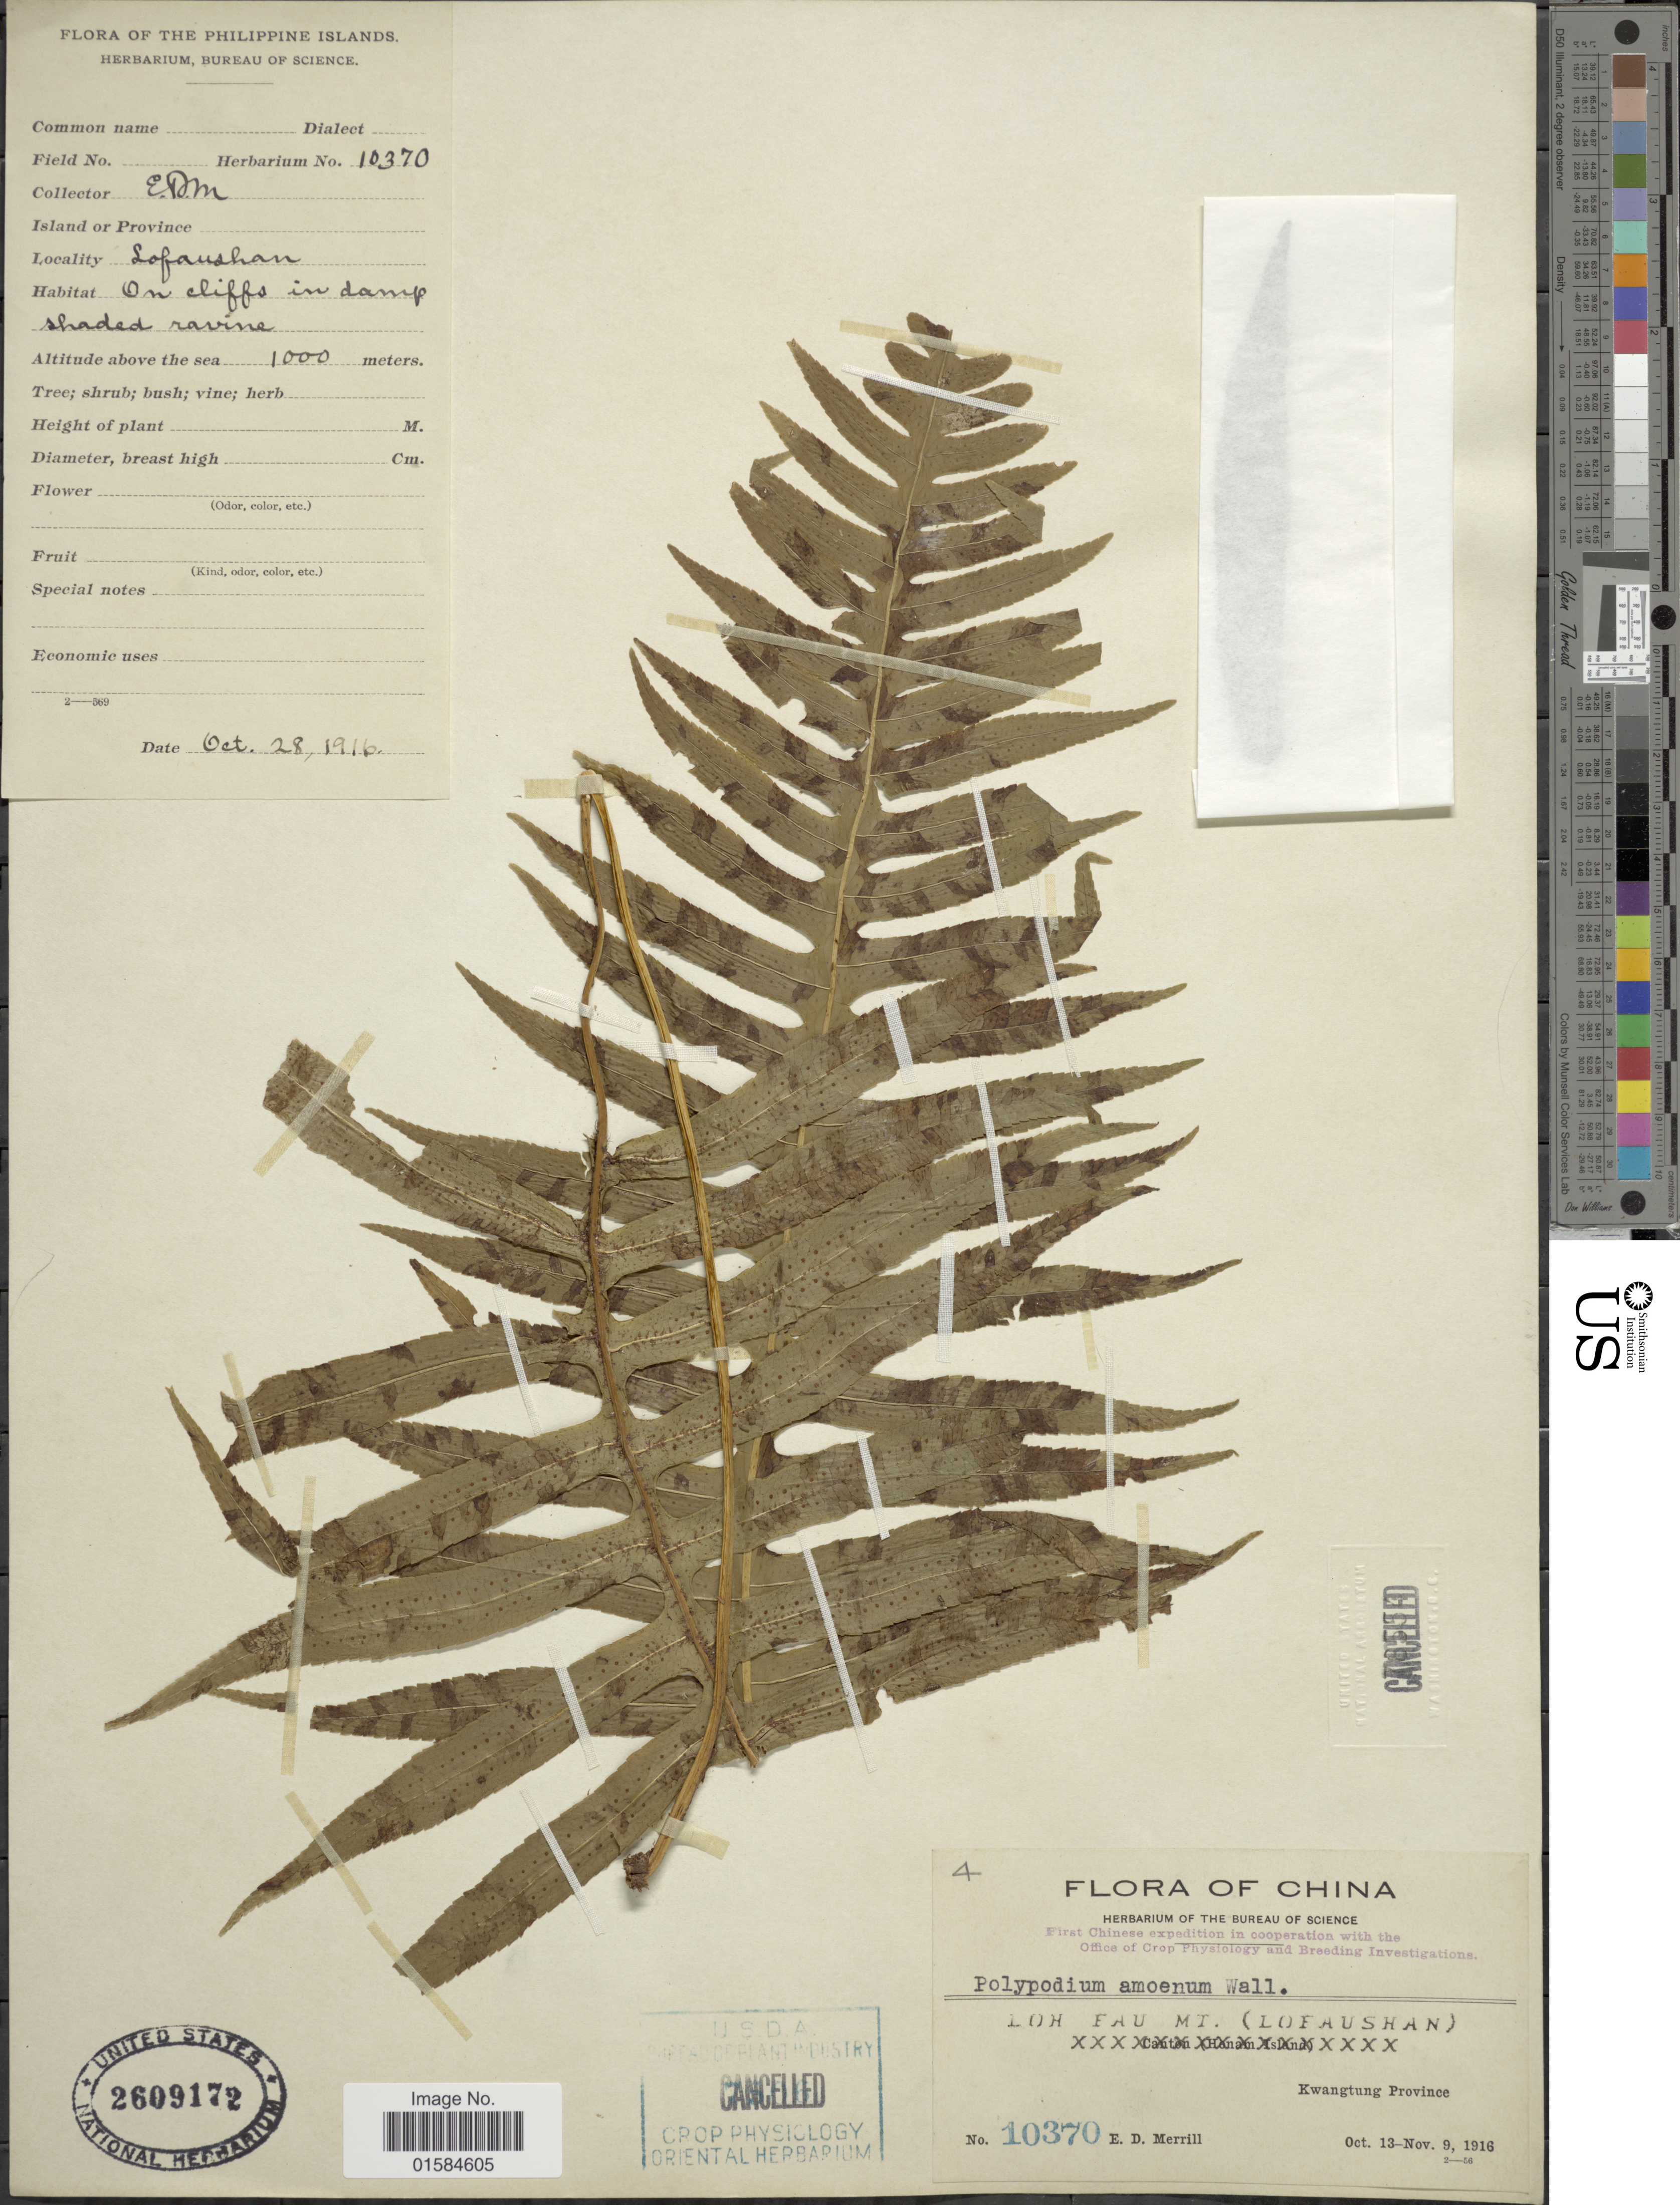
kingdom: Plantae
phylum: Tracheophyta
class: Polypodiopsida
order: Polypodiales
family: Polypodiaceae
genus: Goniophlebium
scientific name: Goniophlebium amoenum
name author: (Wall. ex Mett.) J. Sm.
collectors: E. D. Merrill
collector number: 10370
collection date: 1916-10-28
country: China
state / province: Guangdong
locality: Loh Fau Mt. (Lofaushan), Kwangtung Province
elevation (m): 1000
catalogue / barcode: US 2609172